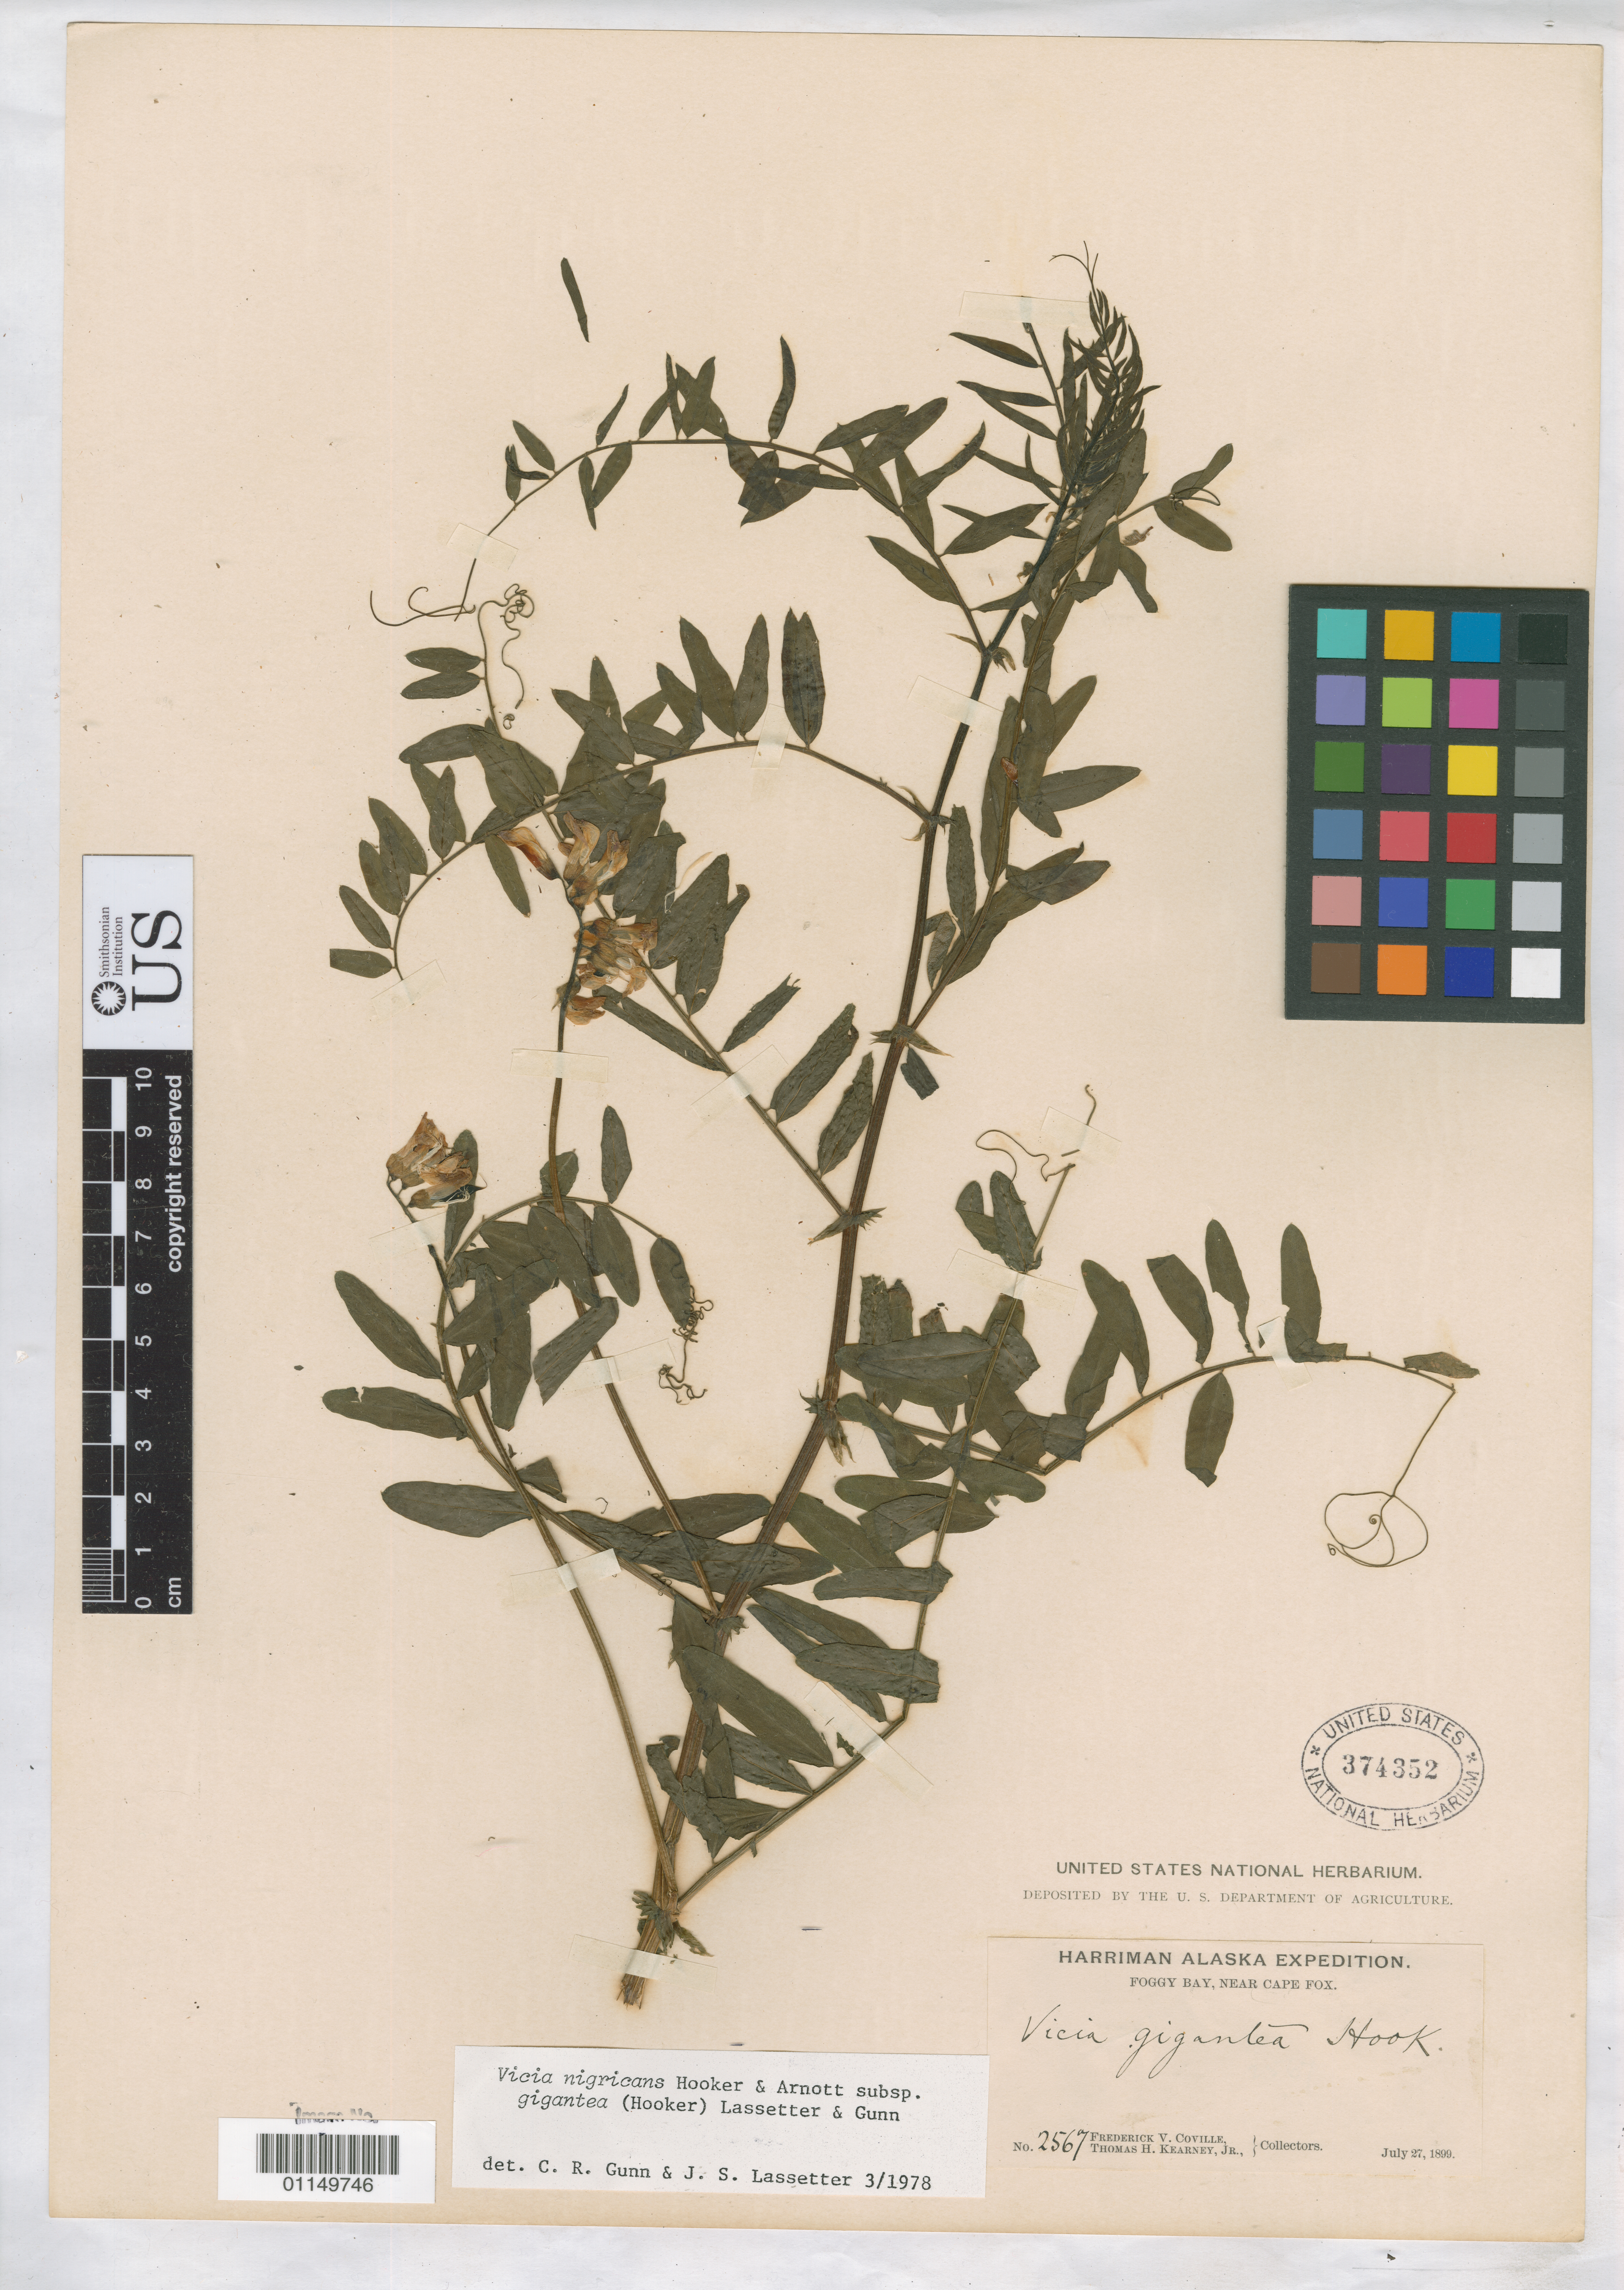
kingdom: Plantae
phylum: Tracheophyta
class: Magnoliopsida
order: Fabales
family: Fabaceae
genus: Vicia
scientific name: Vicia nigricans subsp. gigantea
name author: Hook. & Arn.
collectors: F. V. Coville & T. H. Kearney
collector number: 2567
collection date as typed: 27 Jul 1899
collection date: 1899-07-27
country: United States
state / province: Alaska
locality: Foggy Bay, near Cape Fox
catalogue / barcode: US 374352